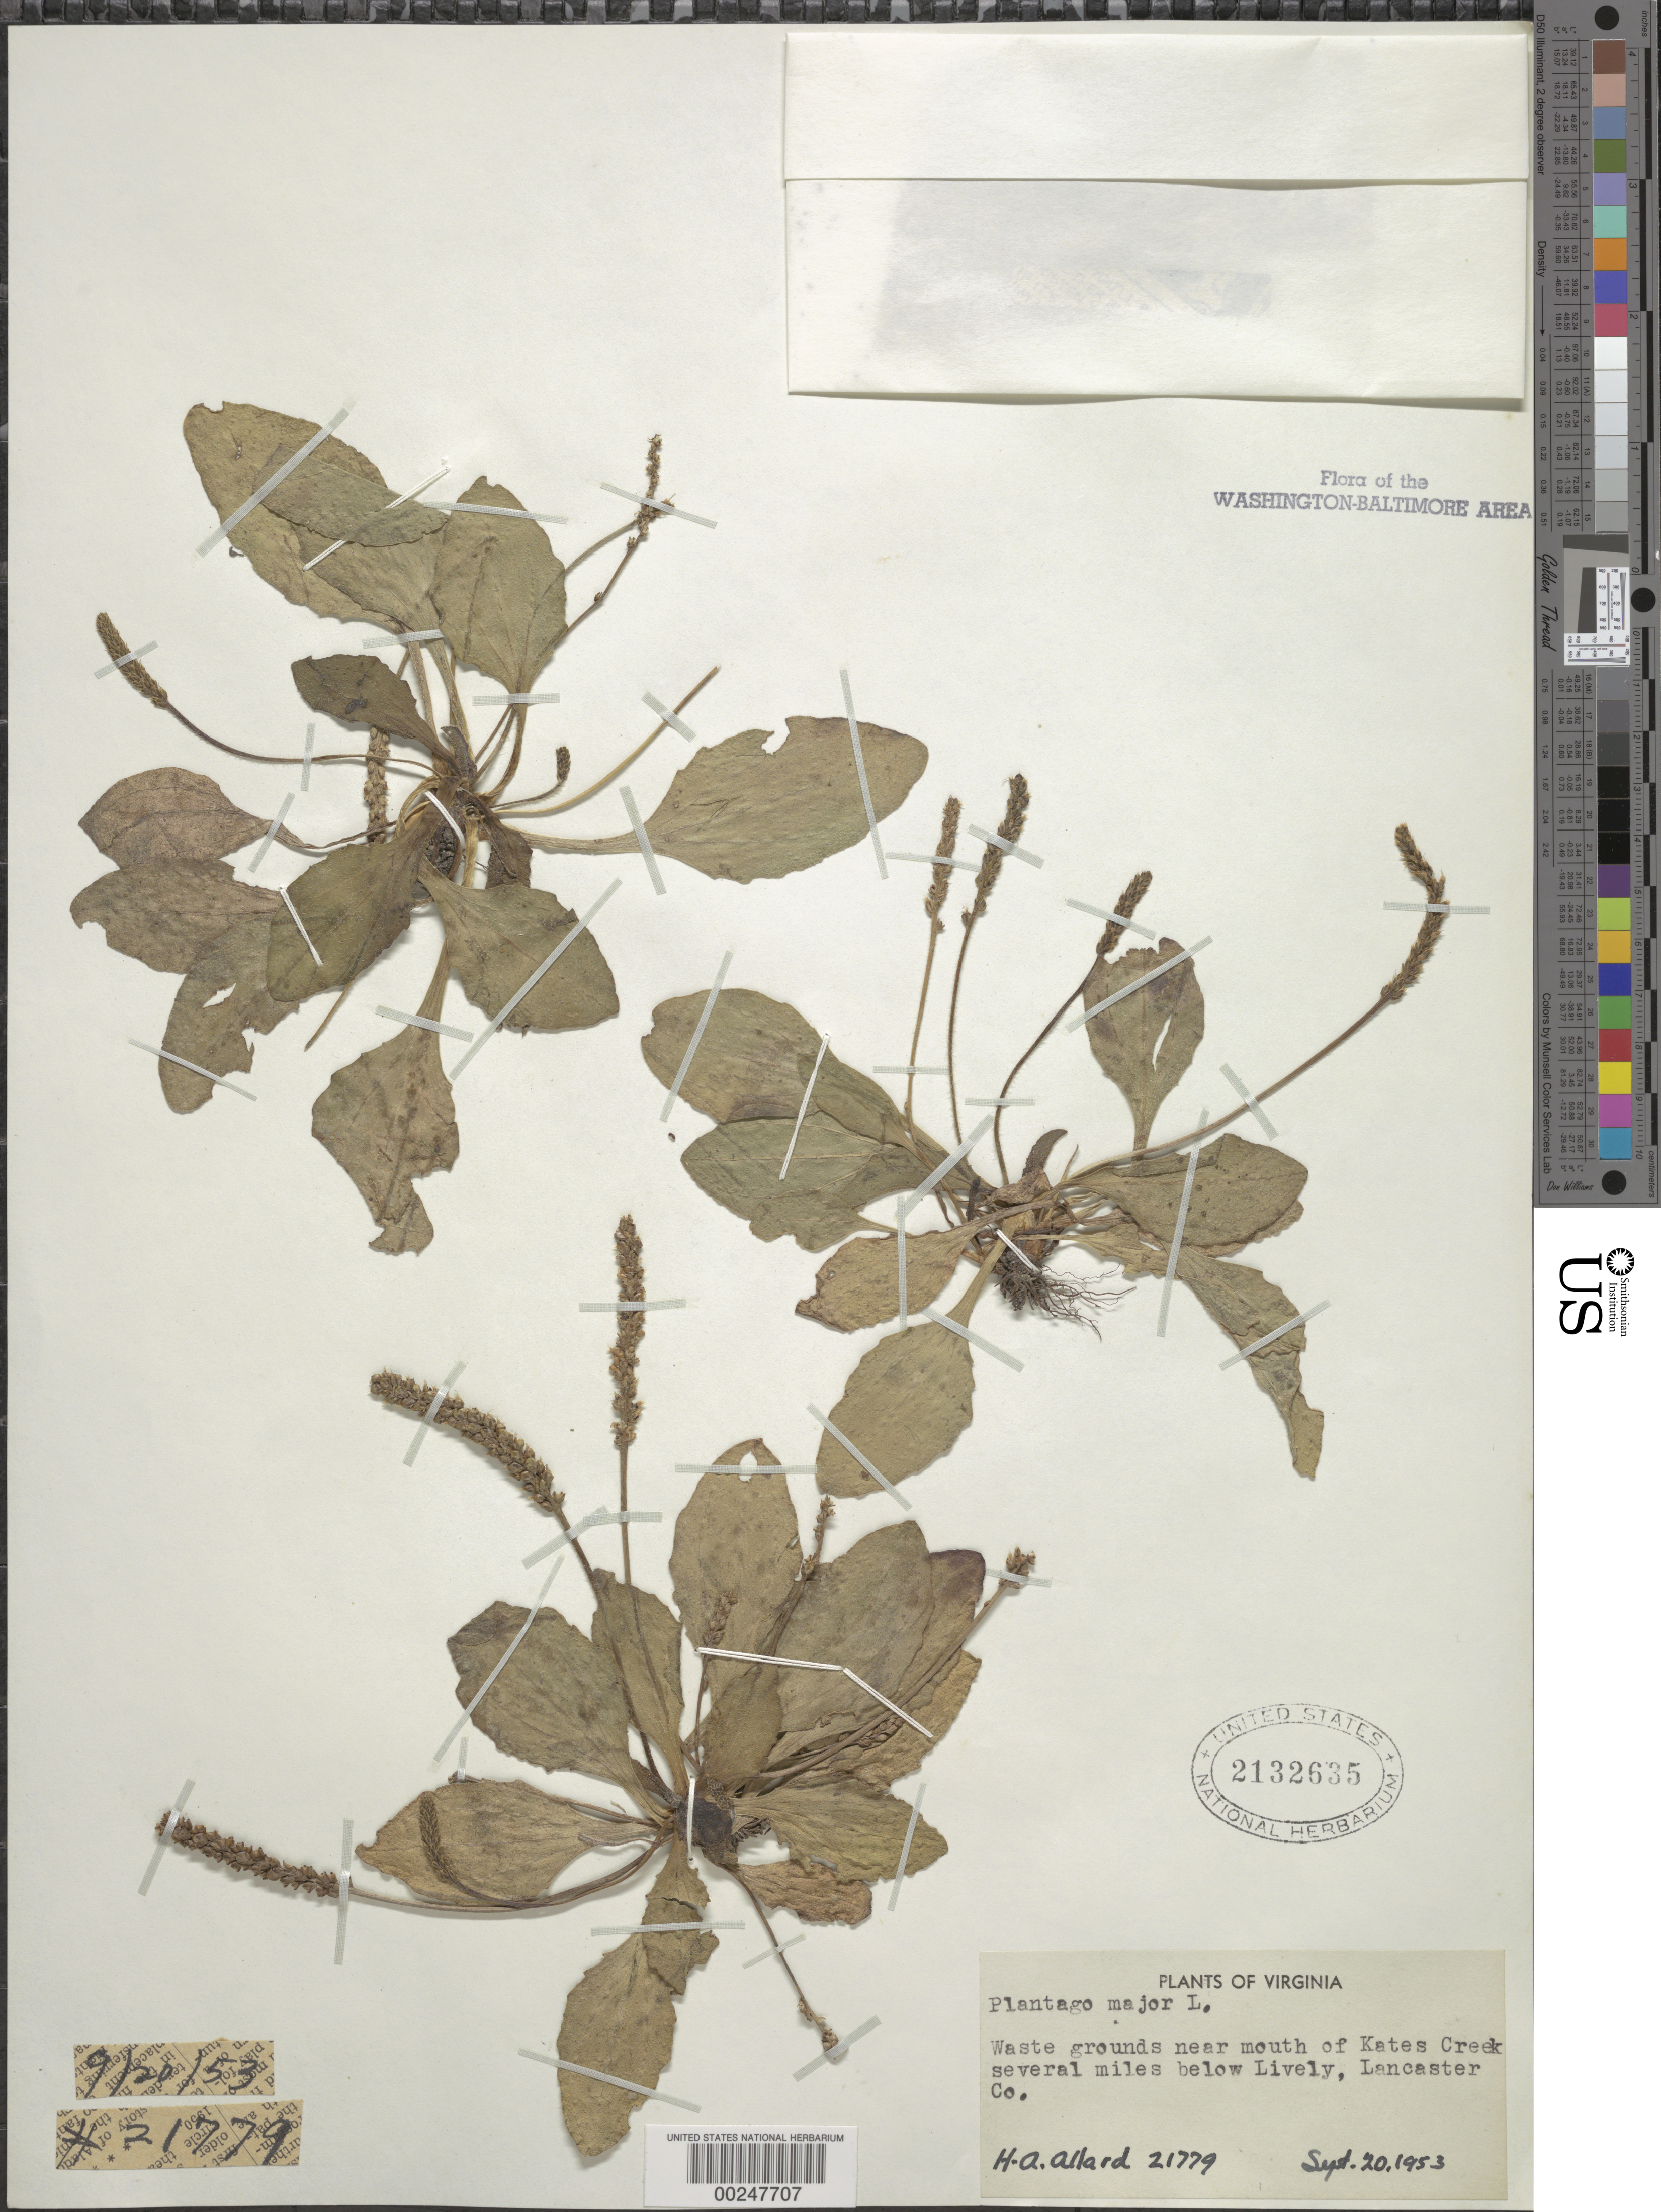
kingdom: Plantae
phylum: Tracheophyta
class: Magnoliopsida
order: Lamiales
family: Plantaginaceae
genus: Plantago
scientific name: Plantago major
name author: L.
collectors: H. A. Allard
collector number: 21779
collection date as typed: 20 Sep 1953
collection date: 1953-09-20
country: United States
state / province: Virginia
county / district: Lancaster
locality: Near mouth of Kates Creek several miles below Lively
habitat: Waste grounds near mouth of creek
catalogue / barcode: US 2132635